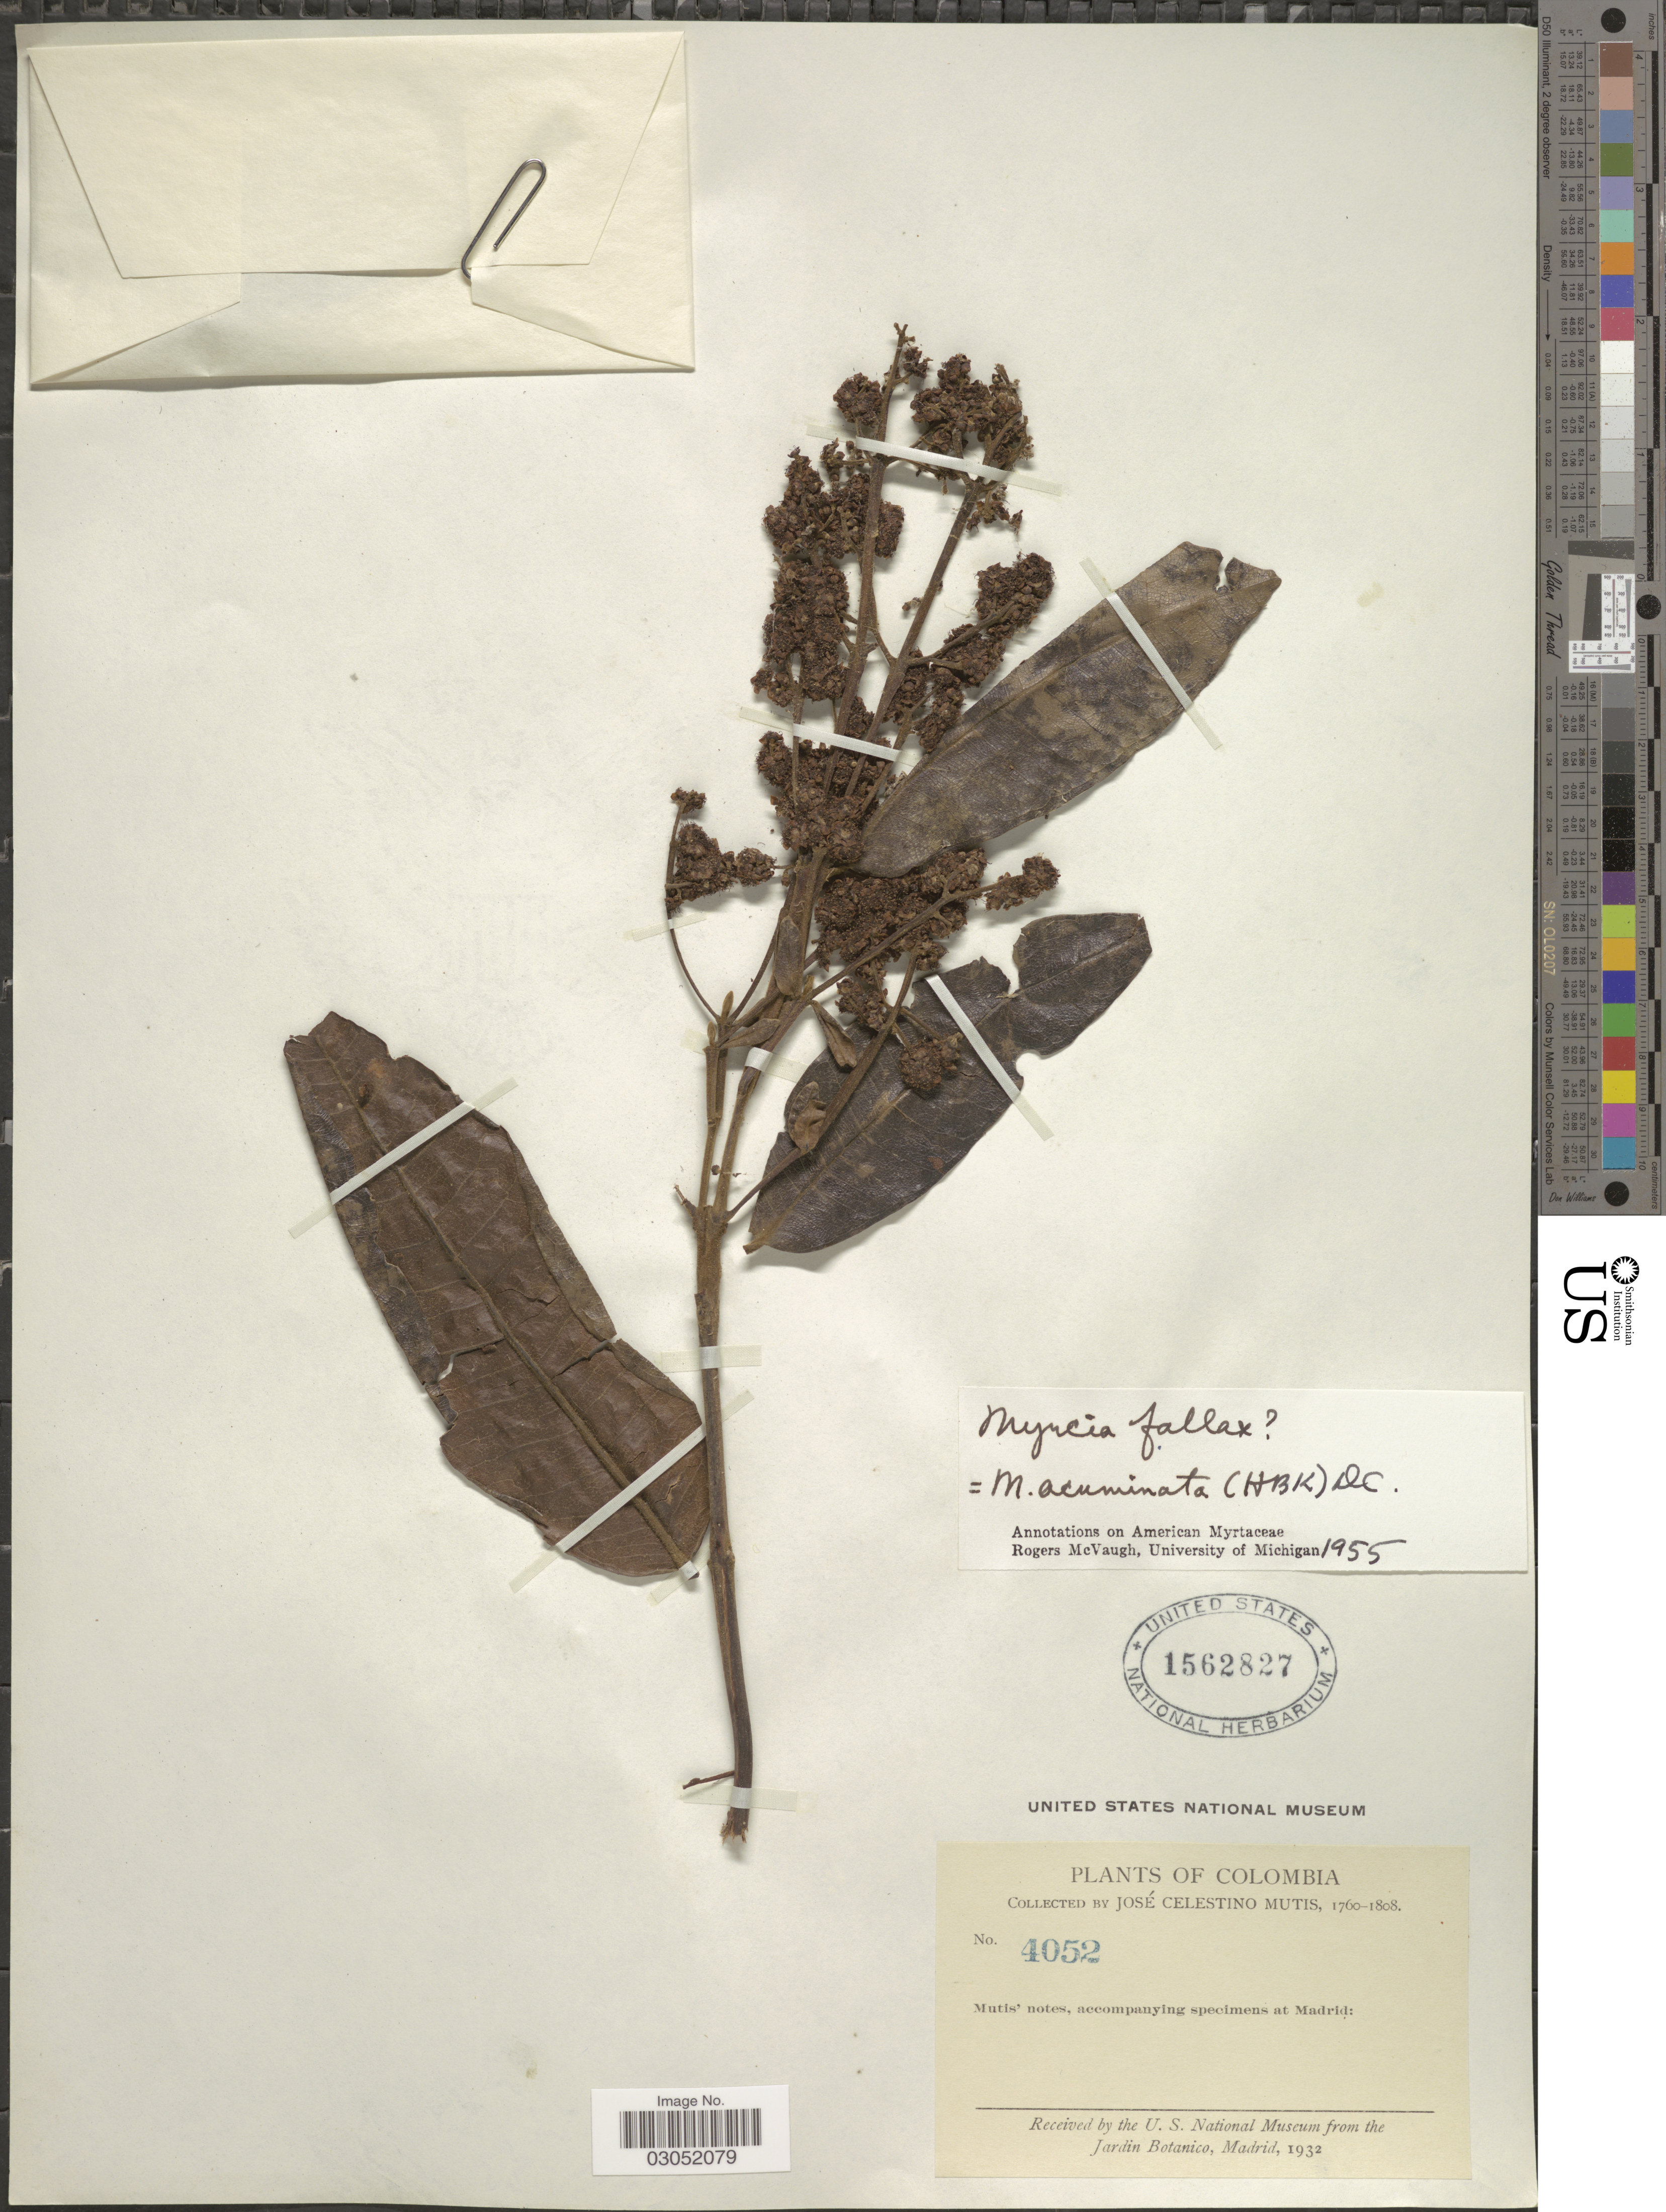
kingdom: Plantae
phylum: Tracheophyta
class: Magnoliopsida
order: Myrtales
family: Myrtaceae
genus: Myrcia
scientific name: Myrcia acuminata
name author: (Kunth) DC.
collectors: J. C. B. Mutis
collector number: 4052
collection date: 1760/1808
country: Colombia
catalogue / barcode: US 1562827